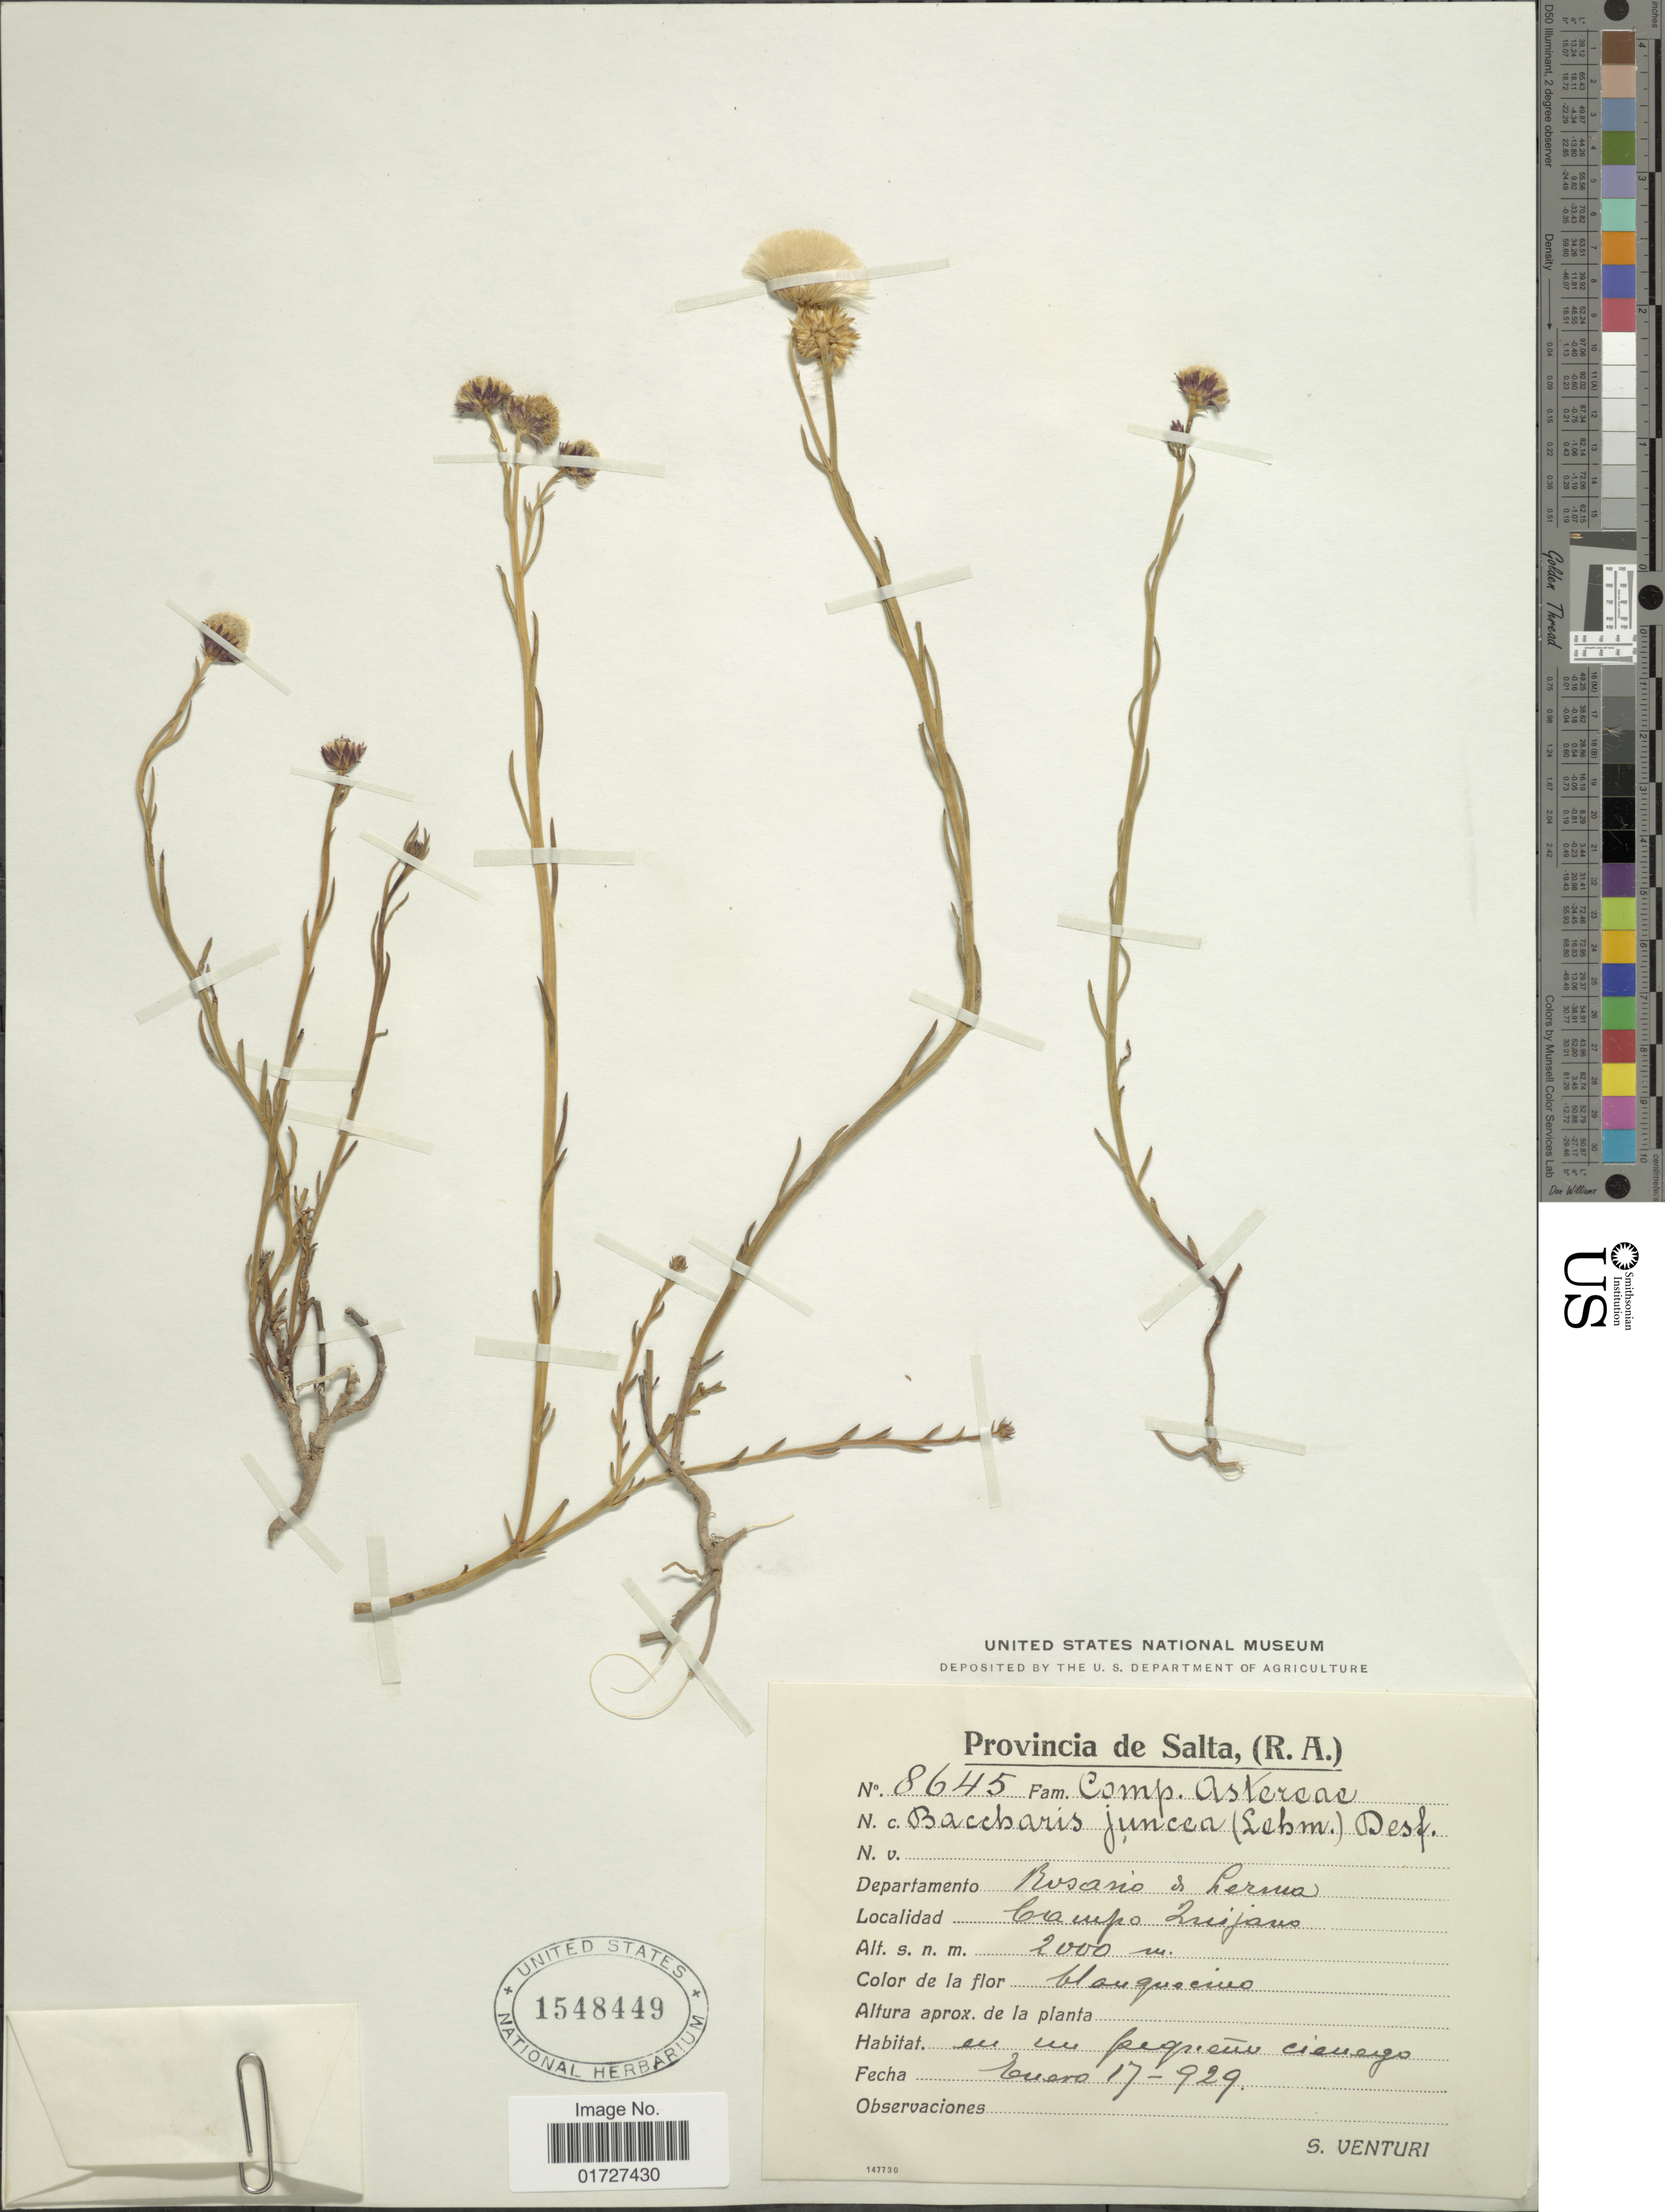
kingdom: Plantae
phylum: Tracheophyta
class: Magnoliopsida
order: Asterales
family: Asteraceae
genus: Baccharis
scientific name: Baccharis juncea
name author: (Lehm.) Desf.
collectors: S. Venturi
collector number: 8645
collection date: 1929-01-17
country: Argentina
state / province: Salta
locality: Departamento Rosario de Lerma, Campo Quijano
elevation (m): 2000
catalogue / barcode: US 1548449